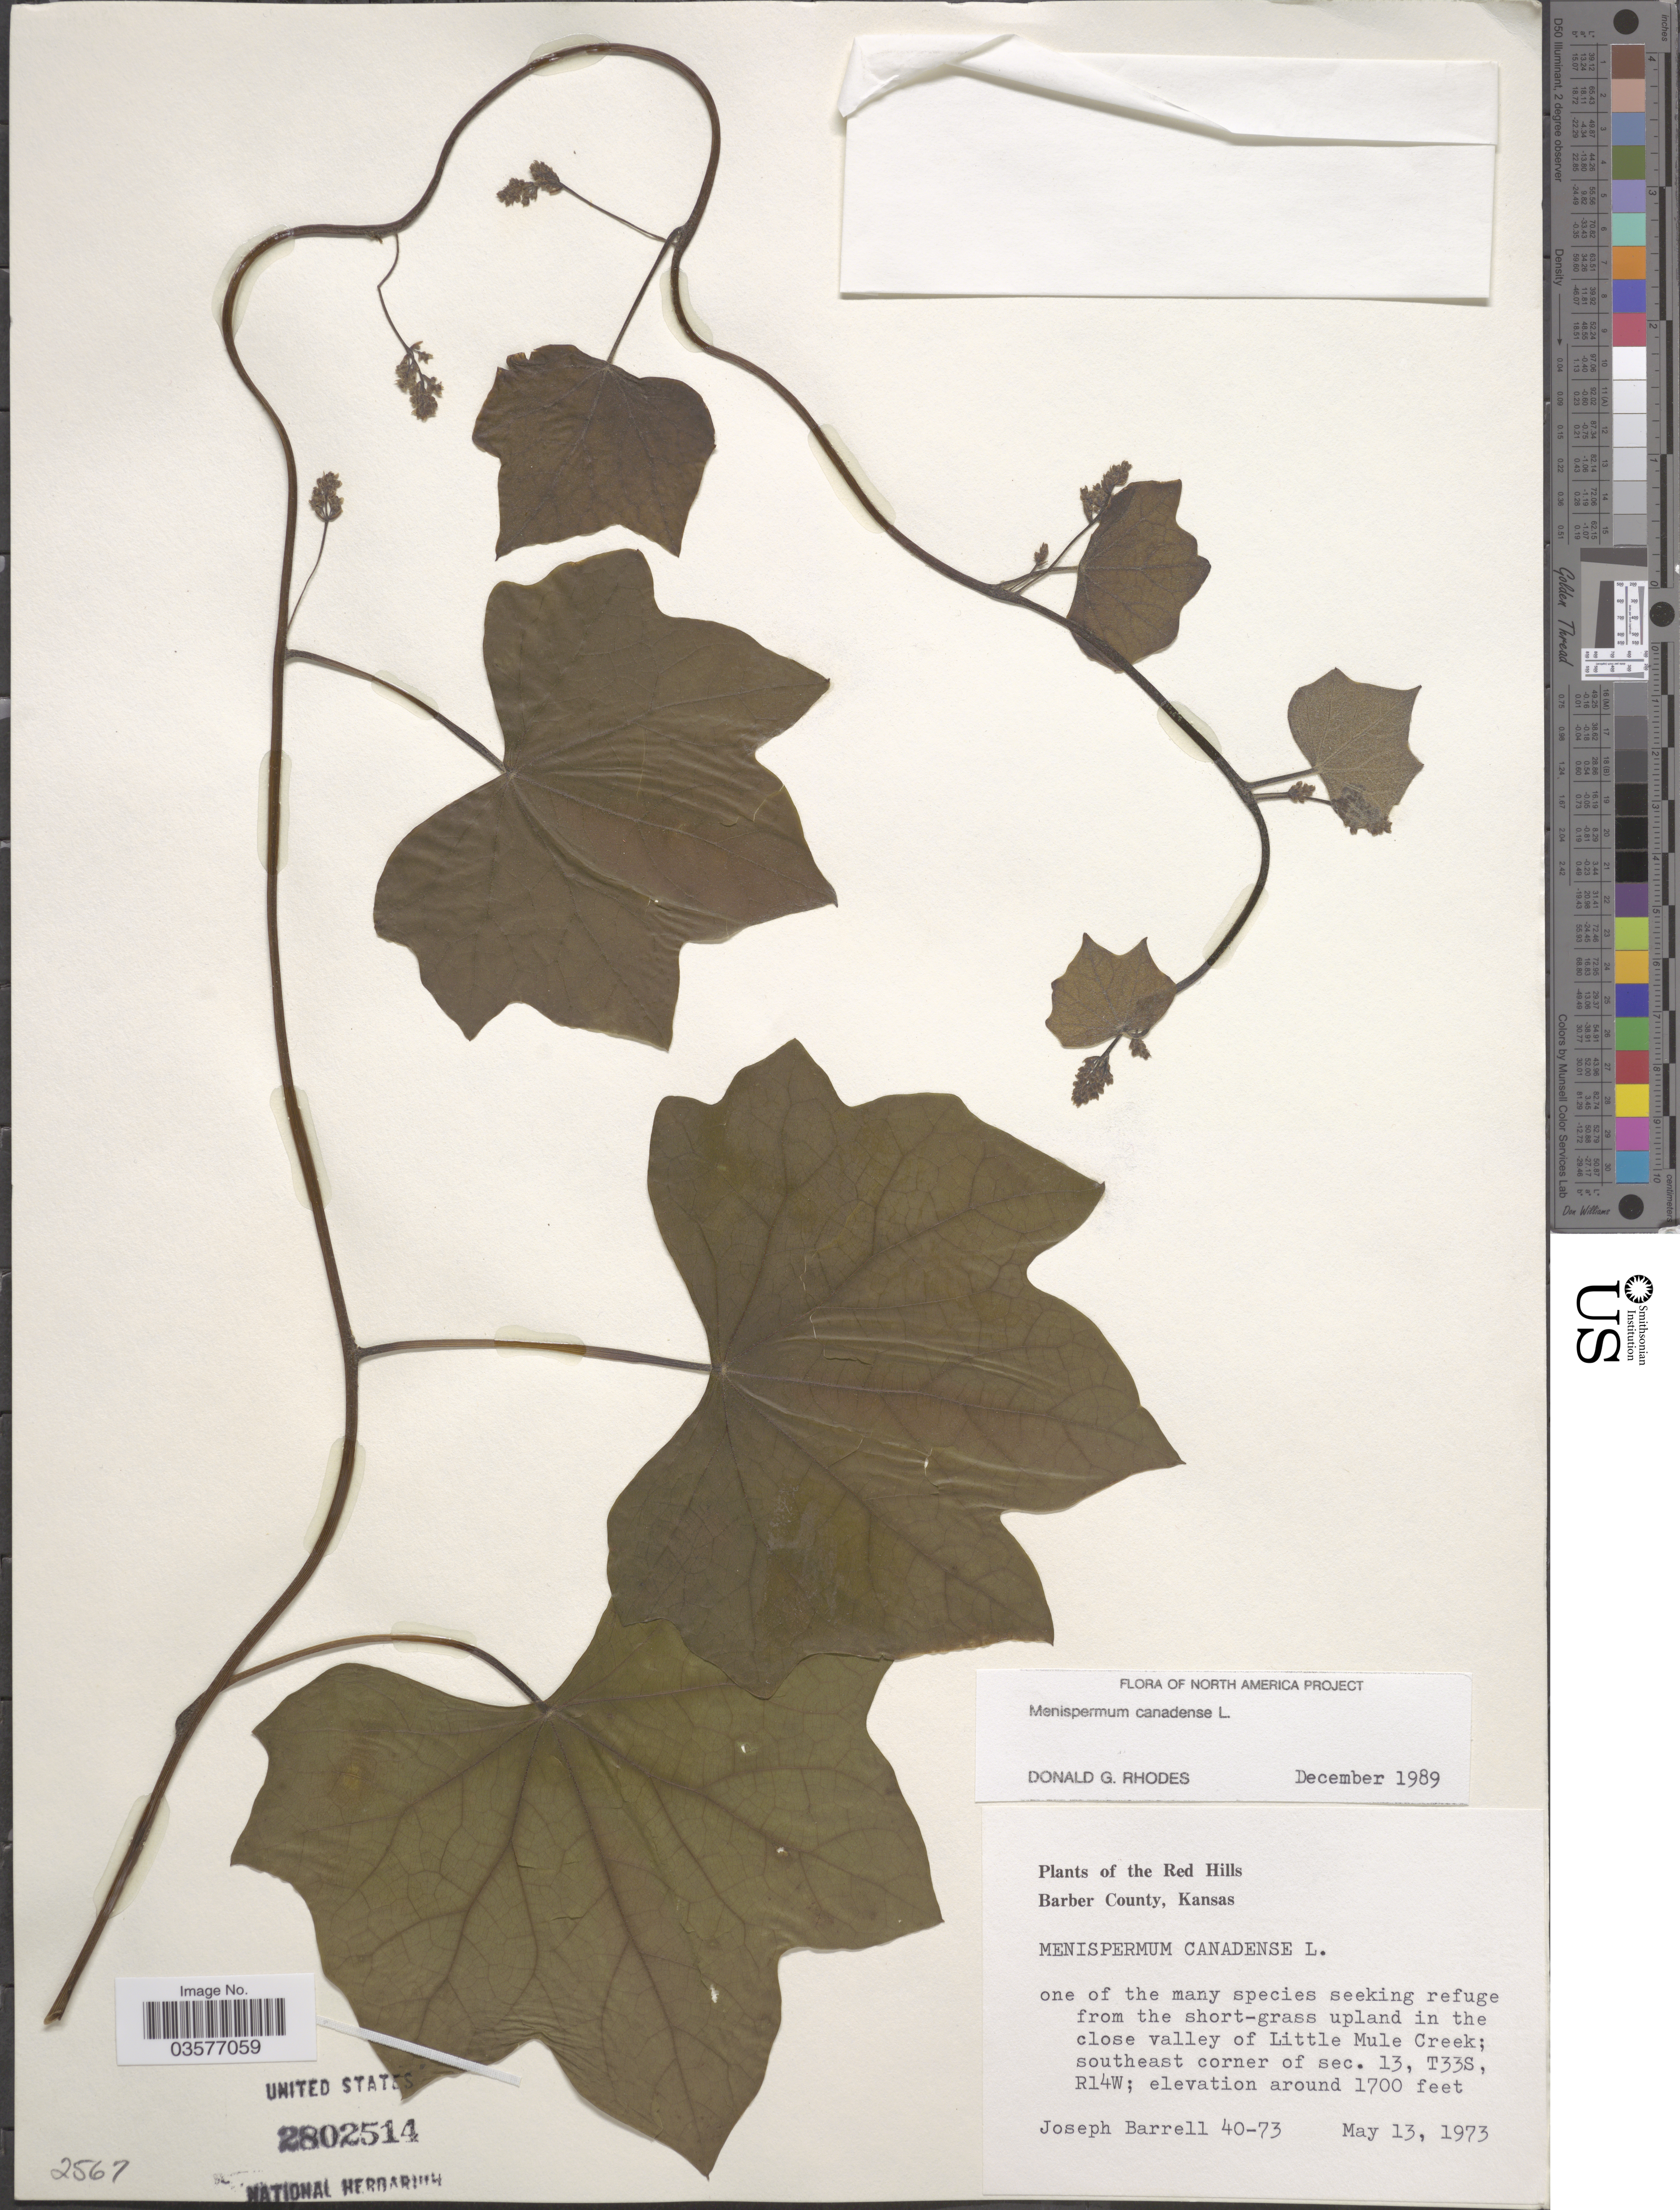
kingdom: Plantae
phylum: Tracheophyta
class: Magnoliopsida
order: Ranunculales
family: Menispermaceae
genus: Menispermum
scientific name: Menispermum canadense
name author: L.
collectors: J. Barrell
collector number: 40-73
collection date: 1973-05-13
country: United States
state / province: Kansas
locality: Red Hills. Barber County. Upland in the close valley of Little Mule Creek; southeast corner of sec. 13, T33S, R14W.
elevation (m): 518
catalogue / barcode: US 2802514